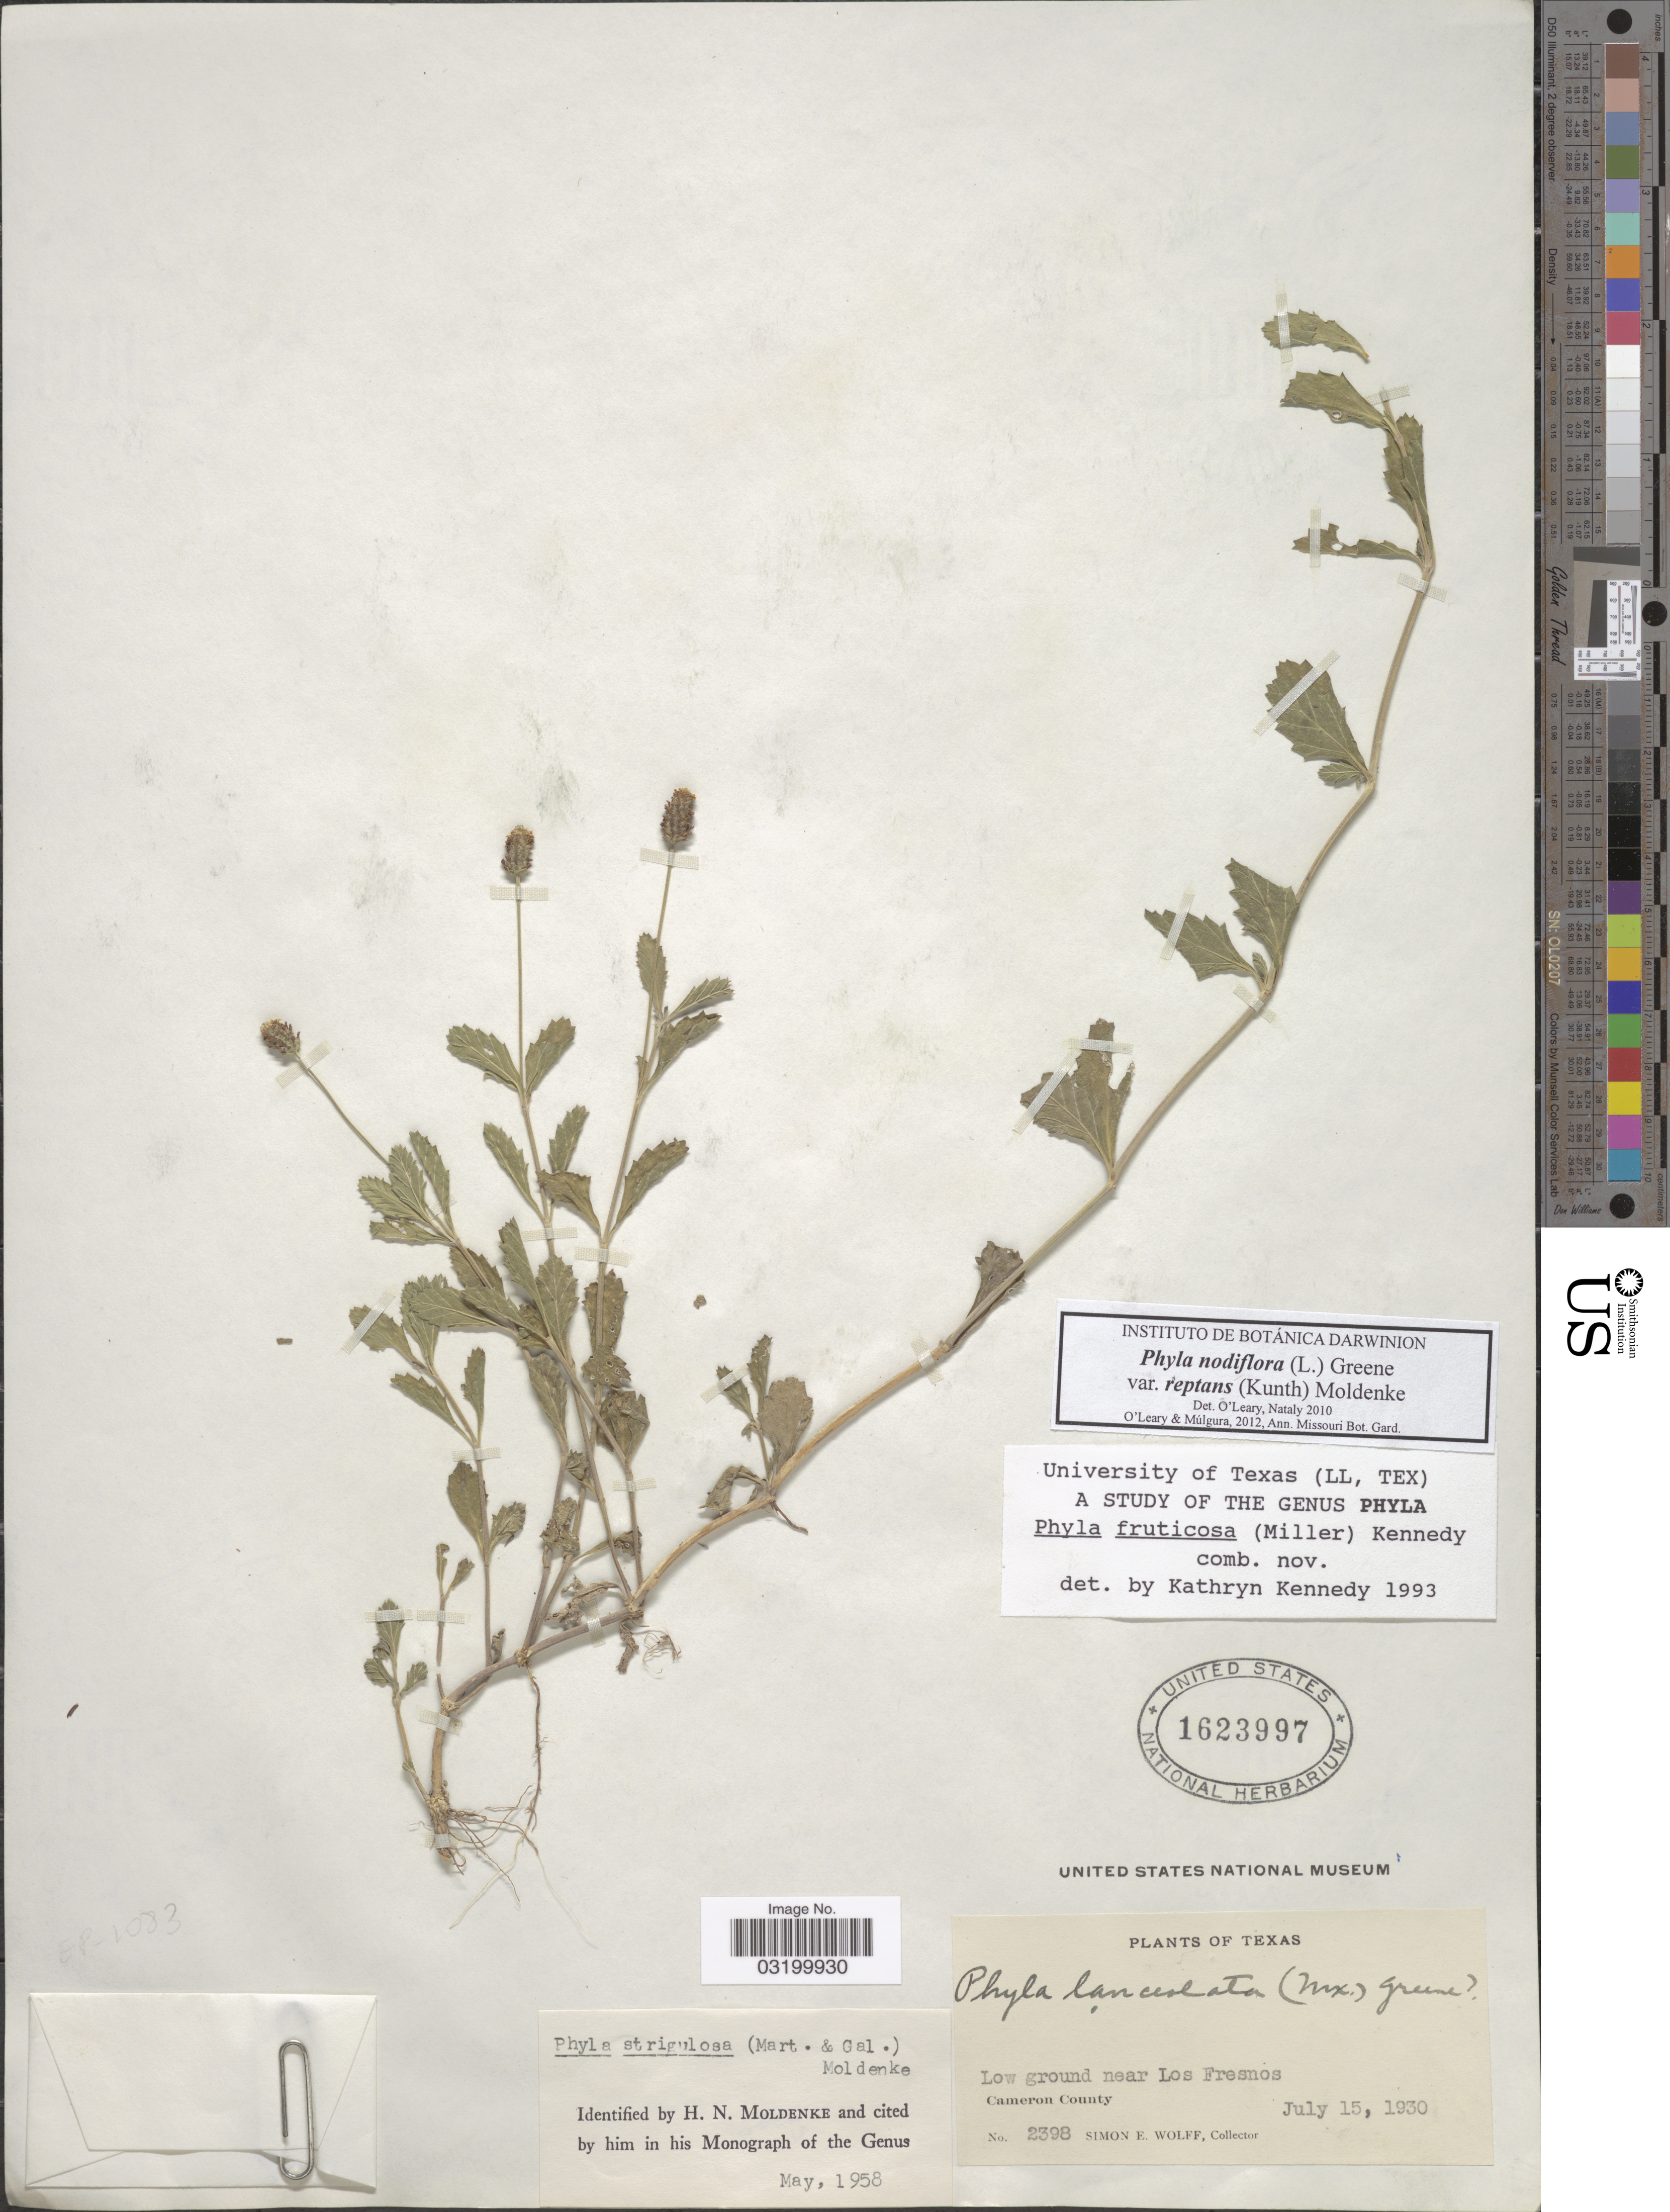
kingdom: Plantae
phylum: Tracheophyta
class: Magnoliopsida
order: Lamiales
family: Verbenaceae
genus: Phyla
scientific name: Phyla nodiflora var. reptans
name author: (Kunth) Moldenke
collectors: S. E. Wolff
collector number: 2398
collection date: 1930-07-15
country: United States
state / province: Texas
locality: Low ground near Los Fresnos. Cameron County.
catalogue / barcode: US 1623997